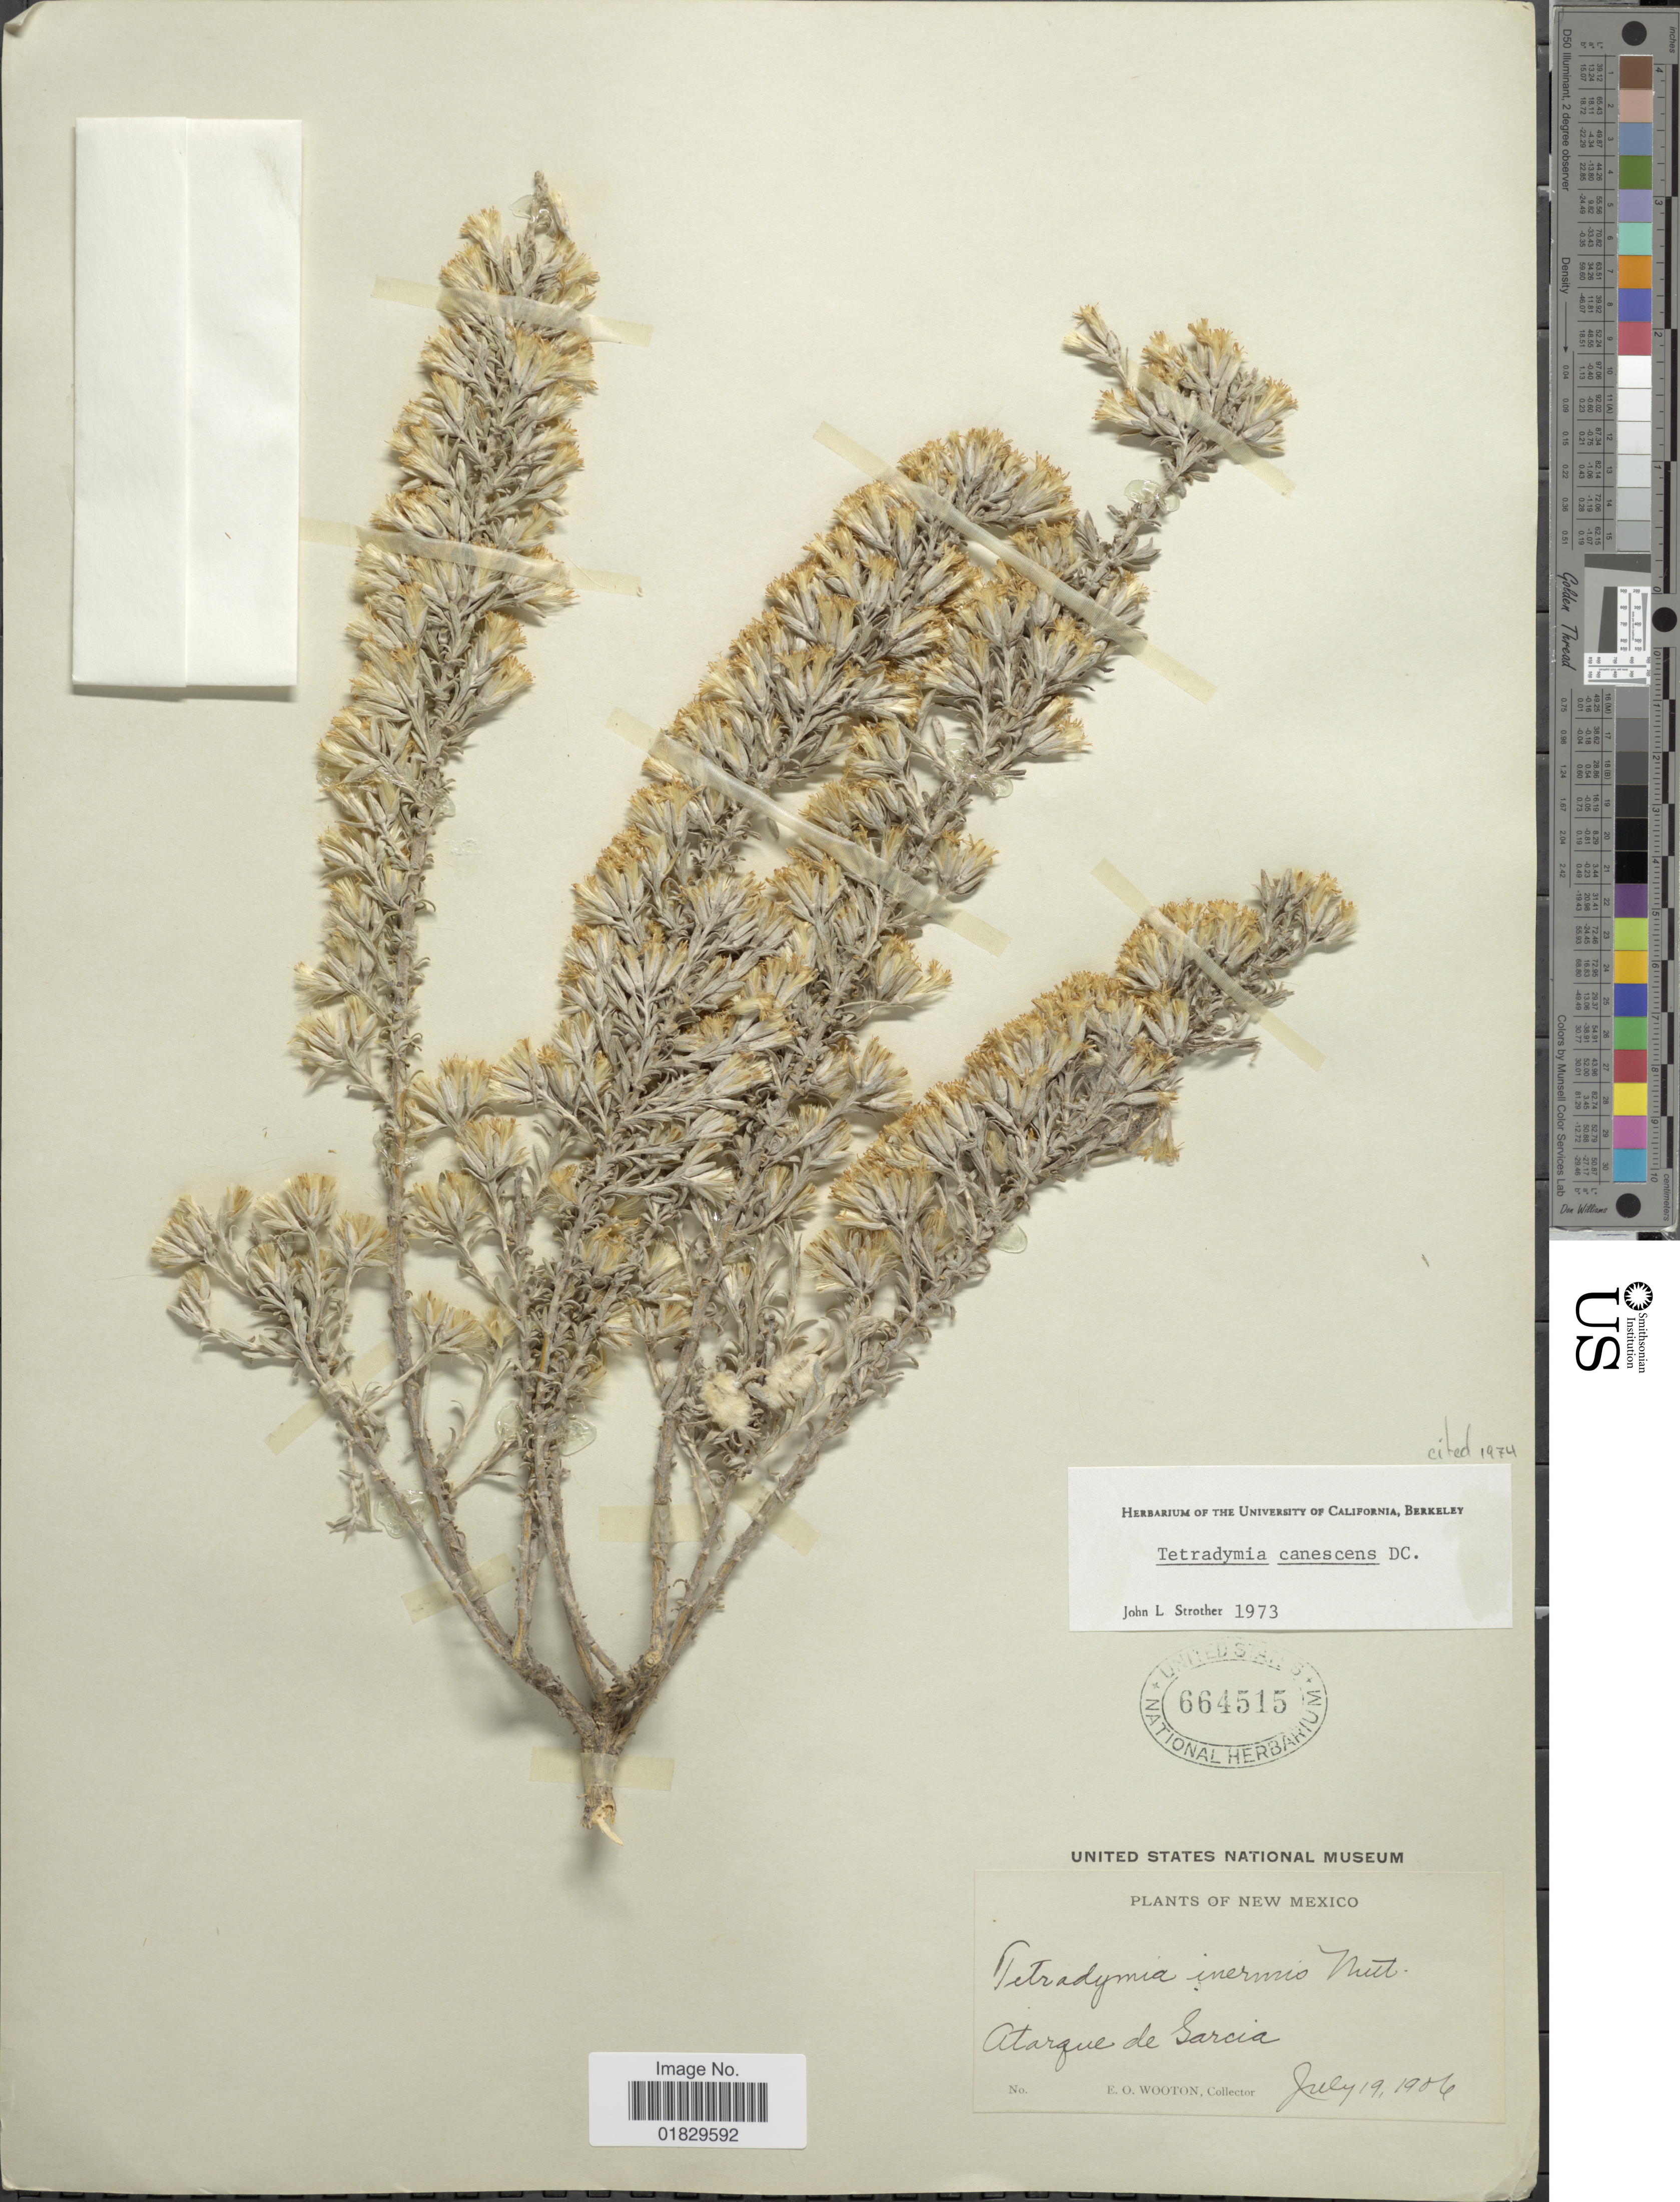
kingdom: Plantae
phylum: Tracheophyta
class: Magnoliopsida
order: Asterales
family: Asteraceae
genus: Tetradymia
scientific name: Tetradymia canescens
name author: DC.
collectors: E. O. Wooton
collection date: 1906-07-19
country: United States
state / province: New Mexico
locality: Atarque de Garcia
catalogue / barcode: US 664515